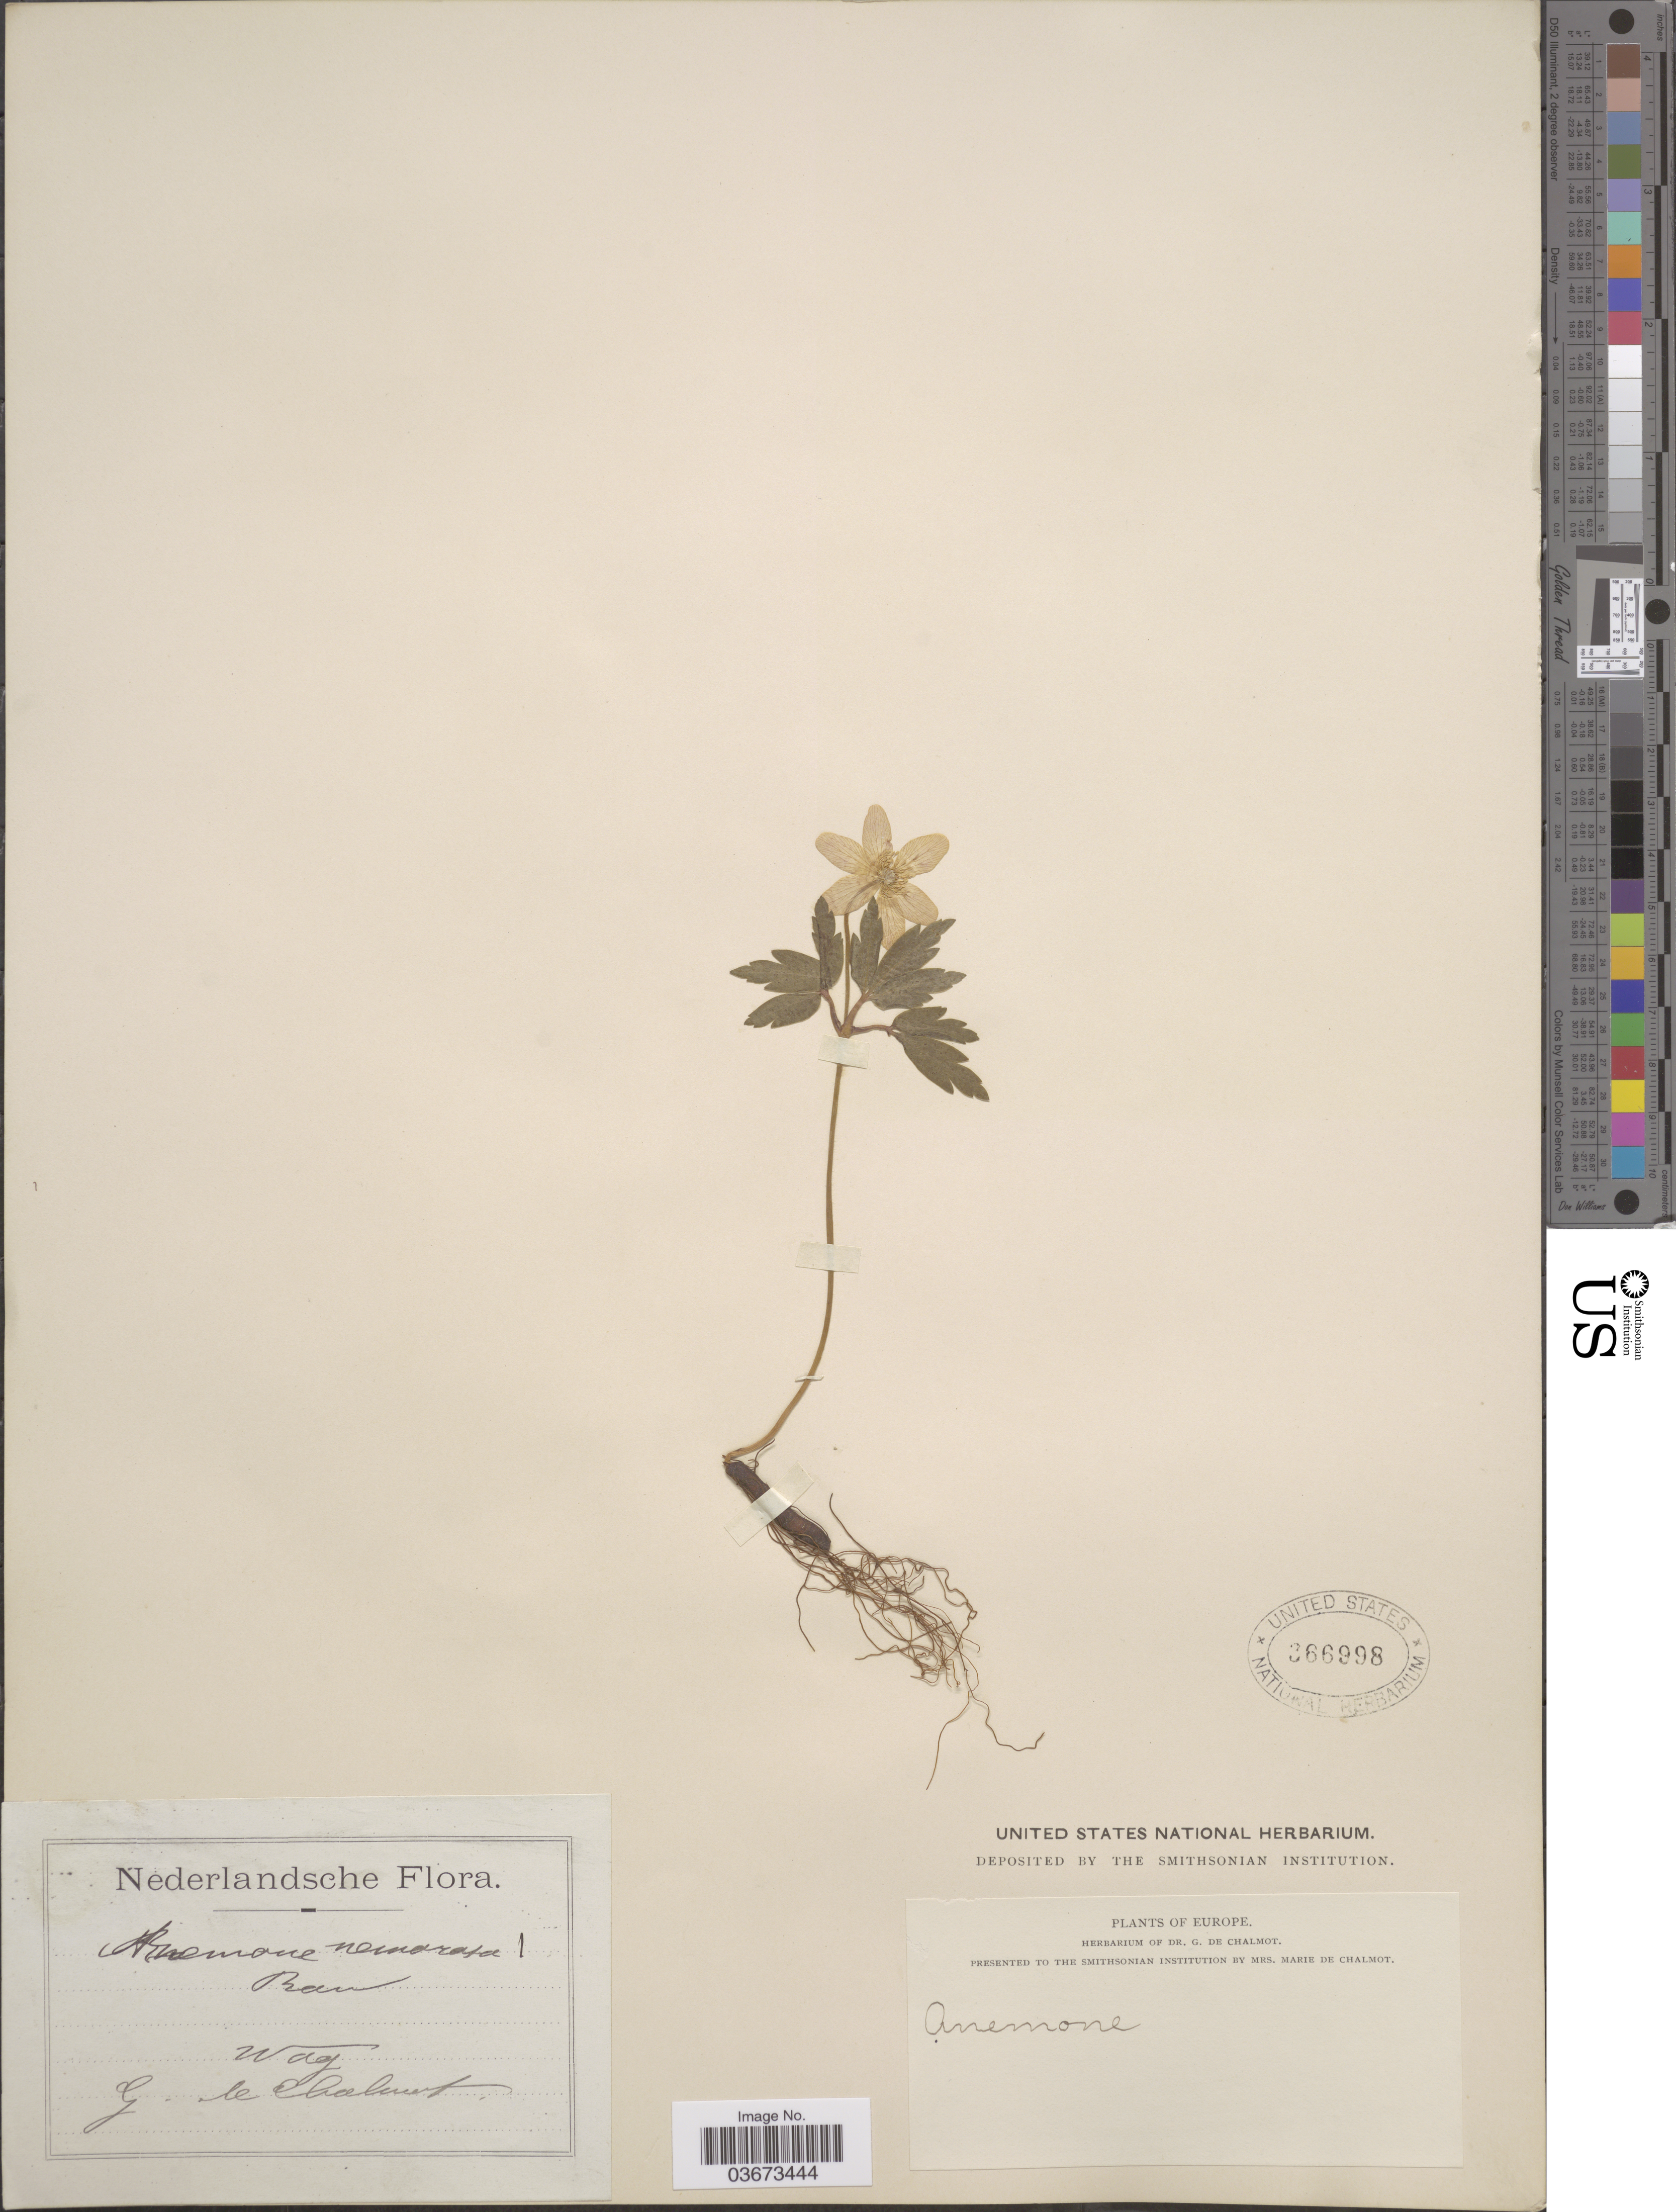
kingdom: Plantae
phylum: Tracheophyta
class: Magnoliopsida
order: Ranunculales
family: Ranunculaceae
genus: Anemone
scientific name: Anemone nemorosa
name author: L.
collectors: G. de Chalmot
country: Netherlands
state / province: Gelderland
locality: Wag.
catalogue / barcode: US 366998